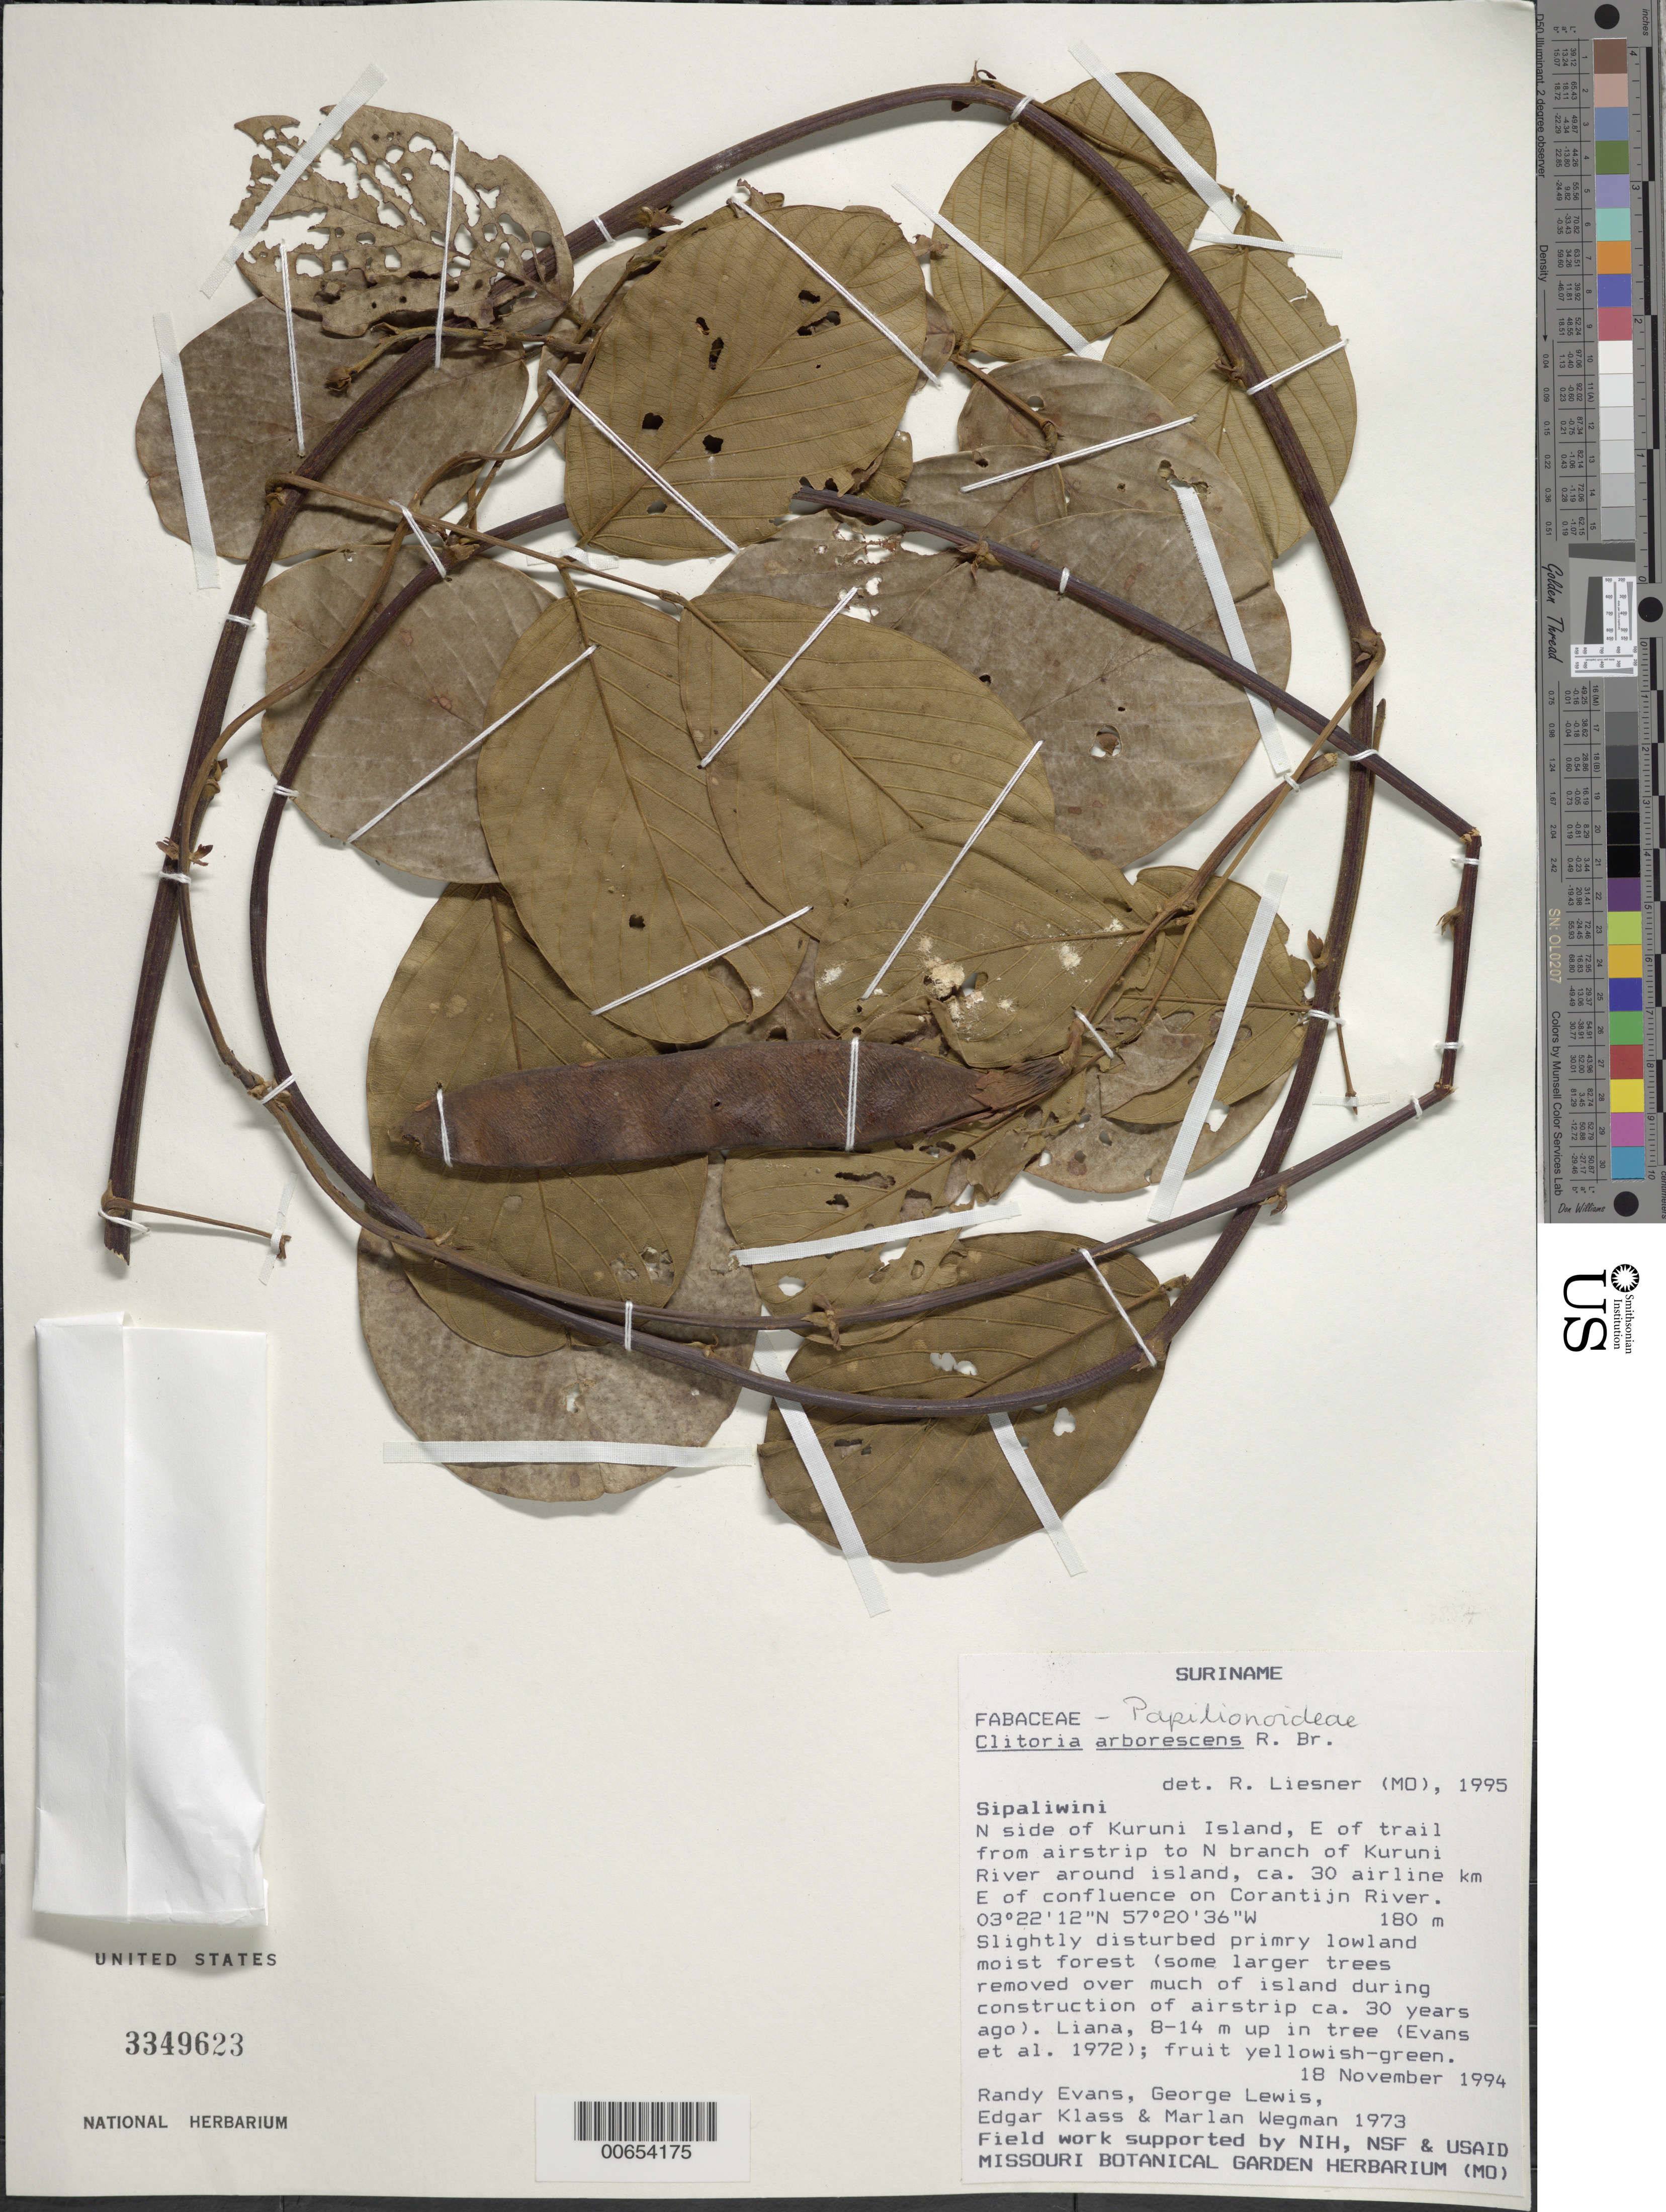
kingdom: Plantae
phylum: Tracheophyta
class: Magnoliopsida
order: Fabales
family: Fabaceae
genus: Clitoria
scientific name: Clitoria arborescens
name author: R. Br.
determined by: Liesner, R. L.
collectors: R. Evans, G. Lewis, E. Klass & M. Wegman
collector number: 1973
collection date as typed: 18-Nov-94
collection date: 1994-11-18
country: Suriname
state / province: Sipaliwini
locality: Kuruni Island, N side, E of trail from airstrip to N branch of Kuruni R., ca 30 airline km E of confluence on Corantijn R.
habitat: Slightly disturbed primary lowland moist forest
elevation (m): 180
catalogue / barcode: US 3349623